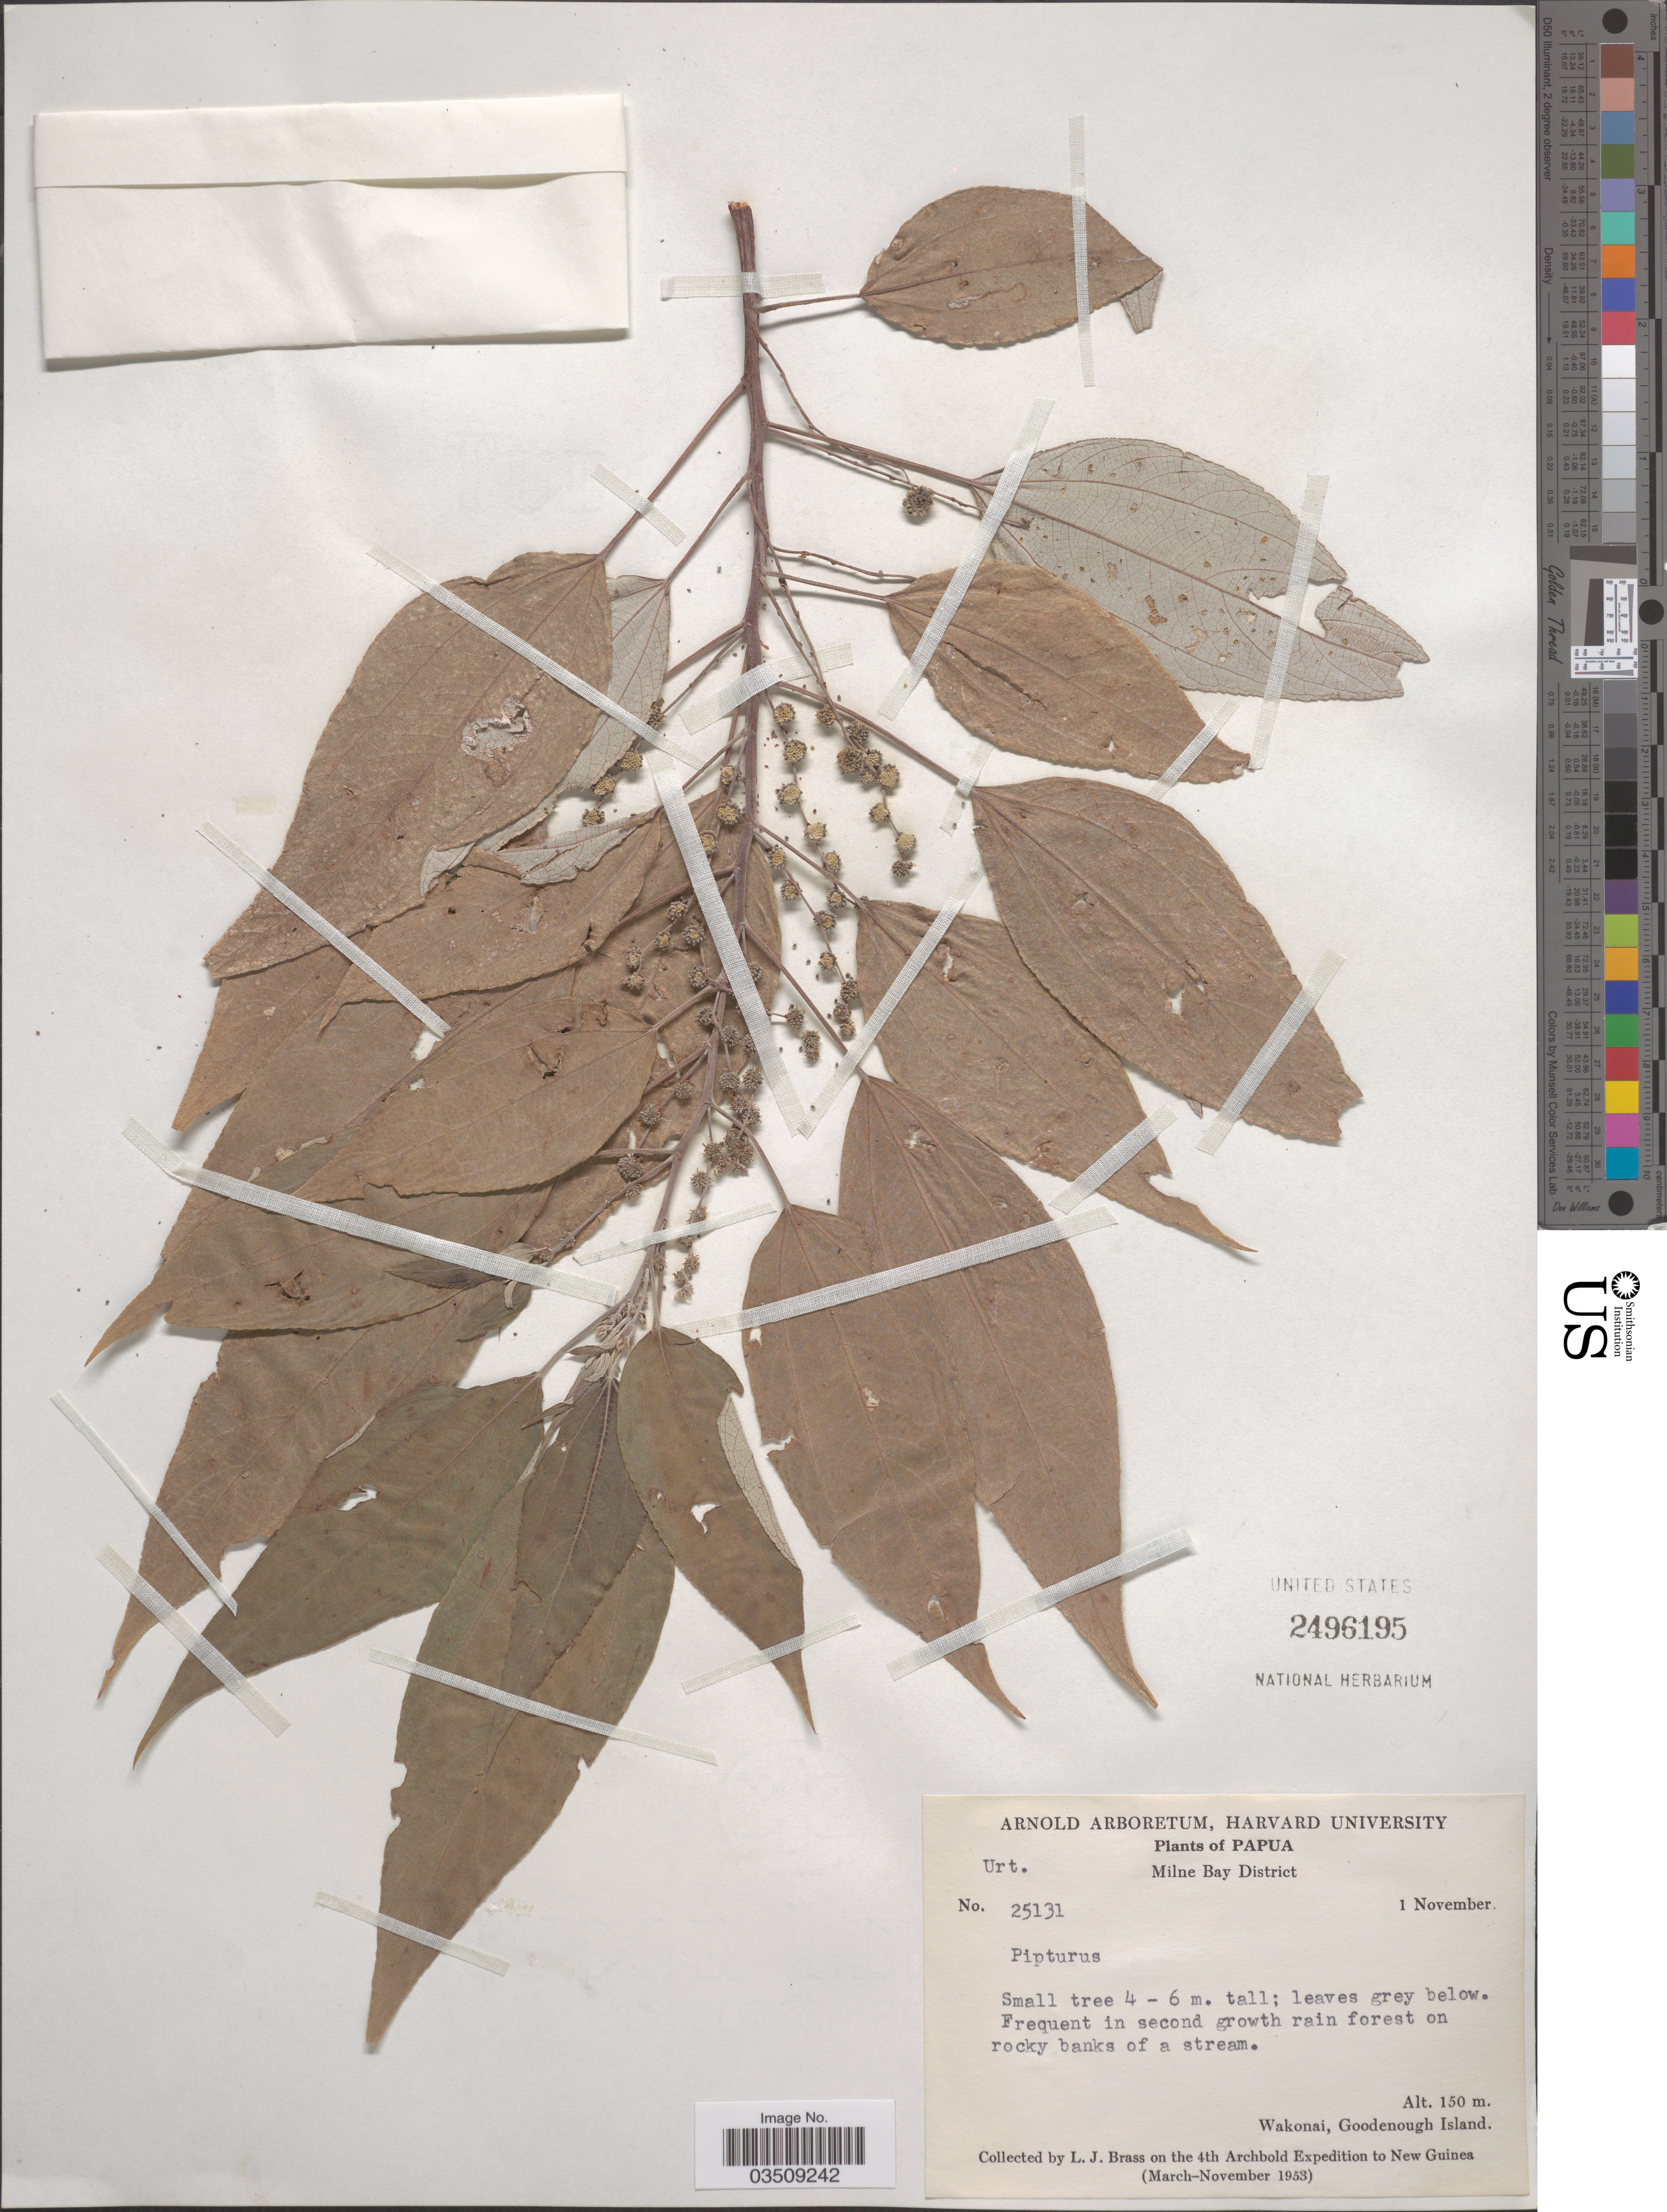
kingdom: Plantae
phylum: Tracheophyta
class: Magnoliopsida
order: Rosales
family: Urticaceae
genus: Pipturus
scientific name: Pipturus sp.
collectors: L. J. Brass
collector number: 25131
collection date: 1953-11-01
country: Papua New Guinea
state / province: Milne Bay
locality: Milne Bay District. Wakonai, Goodenough Island.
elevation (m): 150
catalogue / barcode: US 2496195